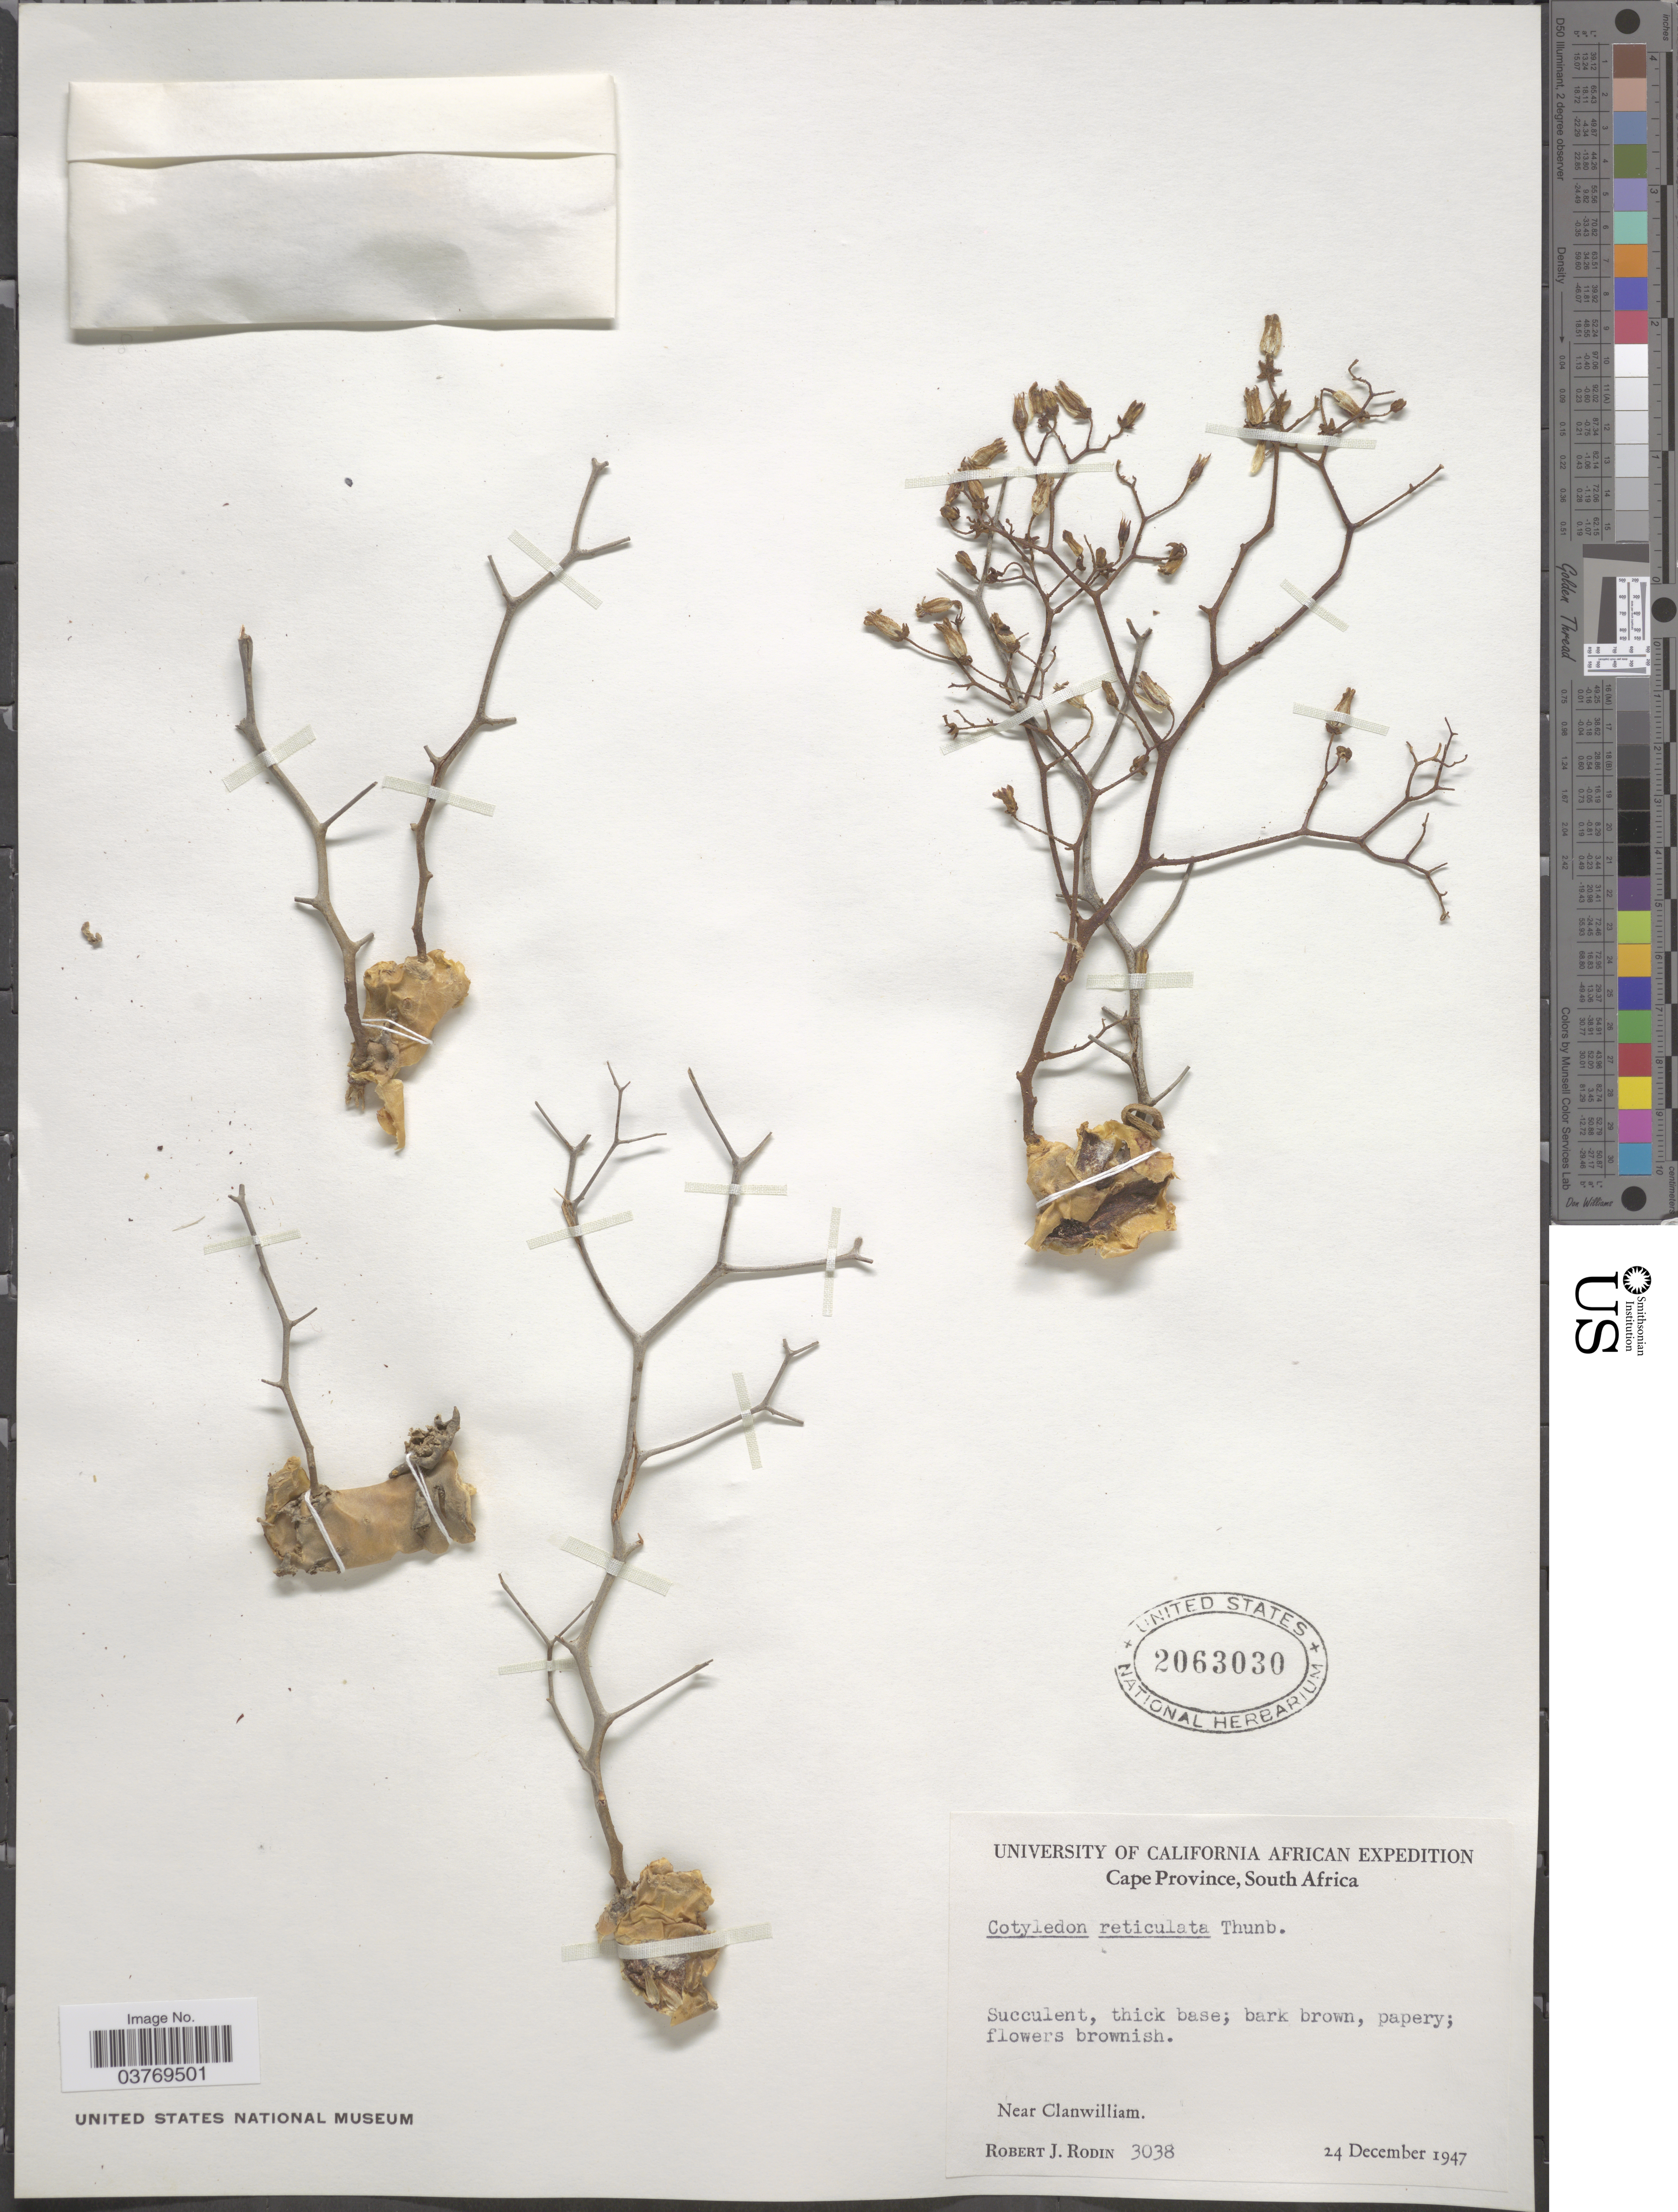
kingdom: Plantae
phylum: Tracheophyta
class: Magnoliopsida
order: Saxifragales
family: Crassulaceae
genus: Cotyledon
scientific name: Cotyledon reticulata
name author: L. f.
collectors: R. J. Rodin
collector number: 3038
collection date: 1947-12-24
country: South Africa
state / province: Western Cape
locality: Near Clanwilliam.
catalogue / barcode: US 2063030